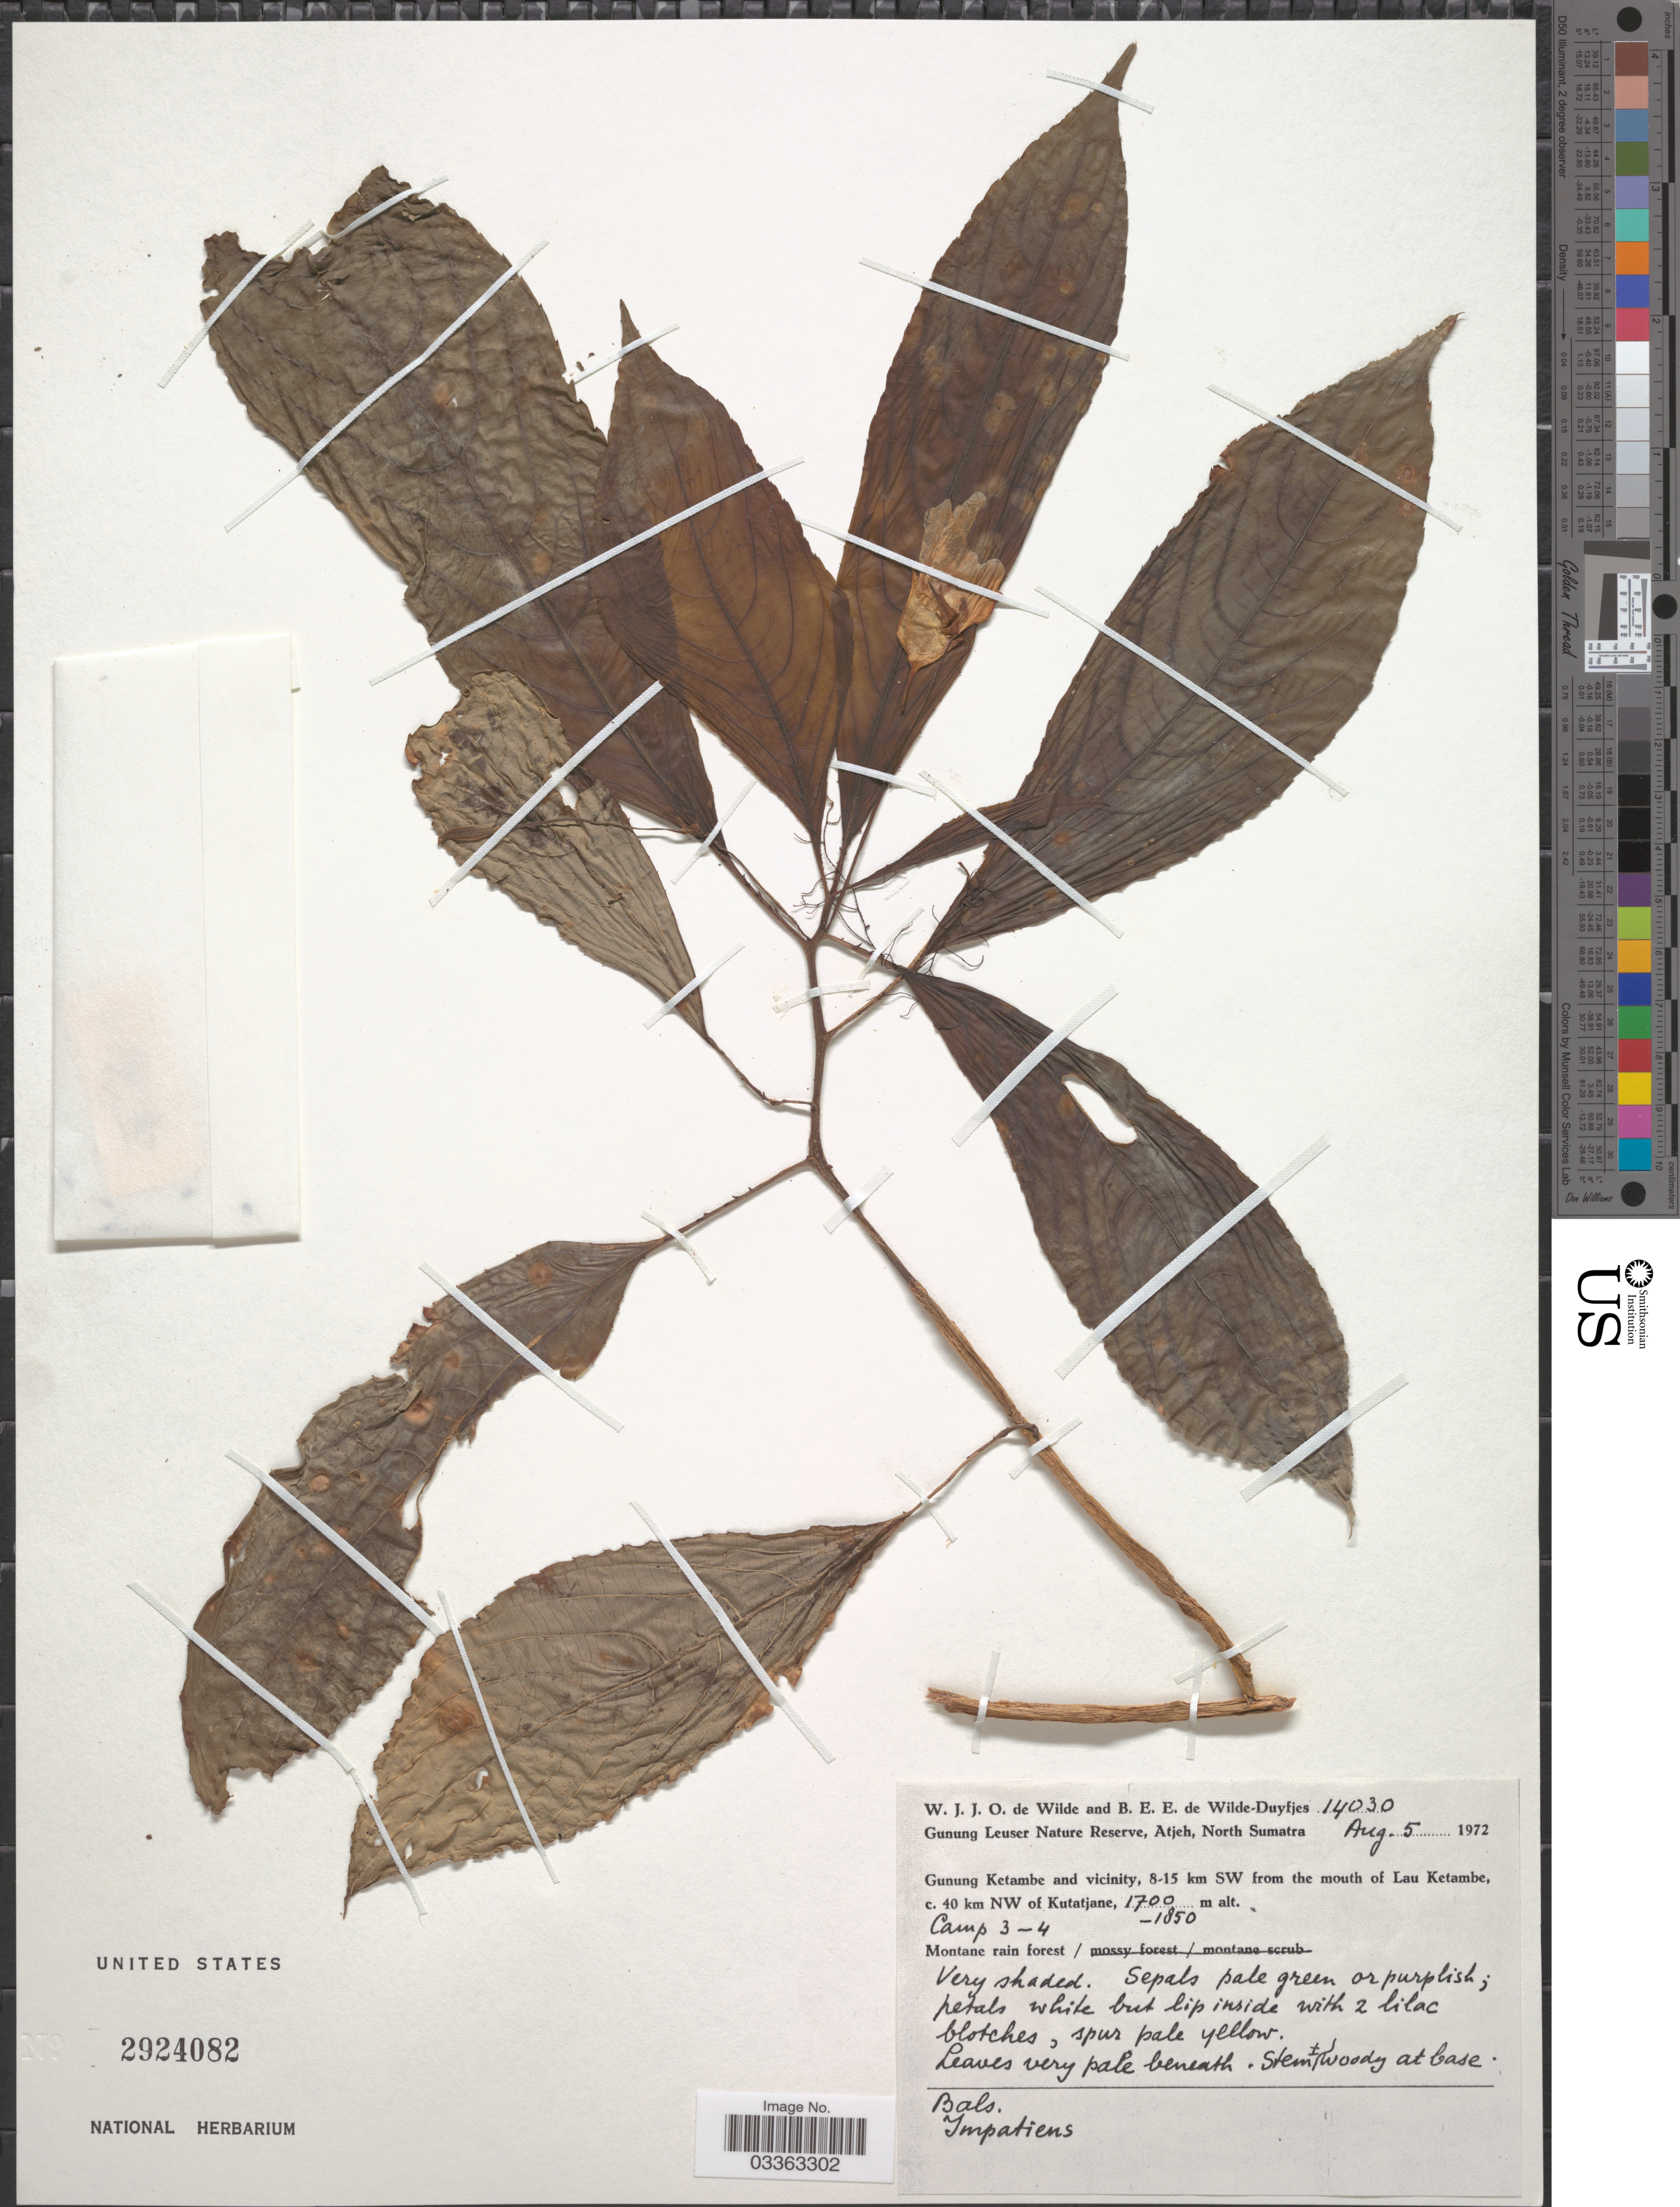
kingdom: Plantae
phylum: Tracheophyta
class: Magnoliopsida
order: Ericales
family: Balsaminaceae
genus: Impatiens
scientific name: Impatiens sp.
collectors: W. J. de Wilde & B. E. de Wilde-Duyfjes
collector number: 14030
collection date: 1972-08-05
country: Indonesia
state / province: Sumatra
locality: Gunung Leuser Nature Reserve, Atjeh, North Sumatra. Gunung Ketambe and vicinity, 8-15 km SW from the mouth of Lau Ketambe, c. 40 km NW of Kutatjane. Camp 3-4.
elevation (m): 1700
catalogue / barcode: US 2924082